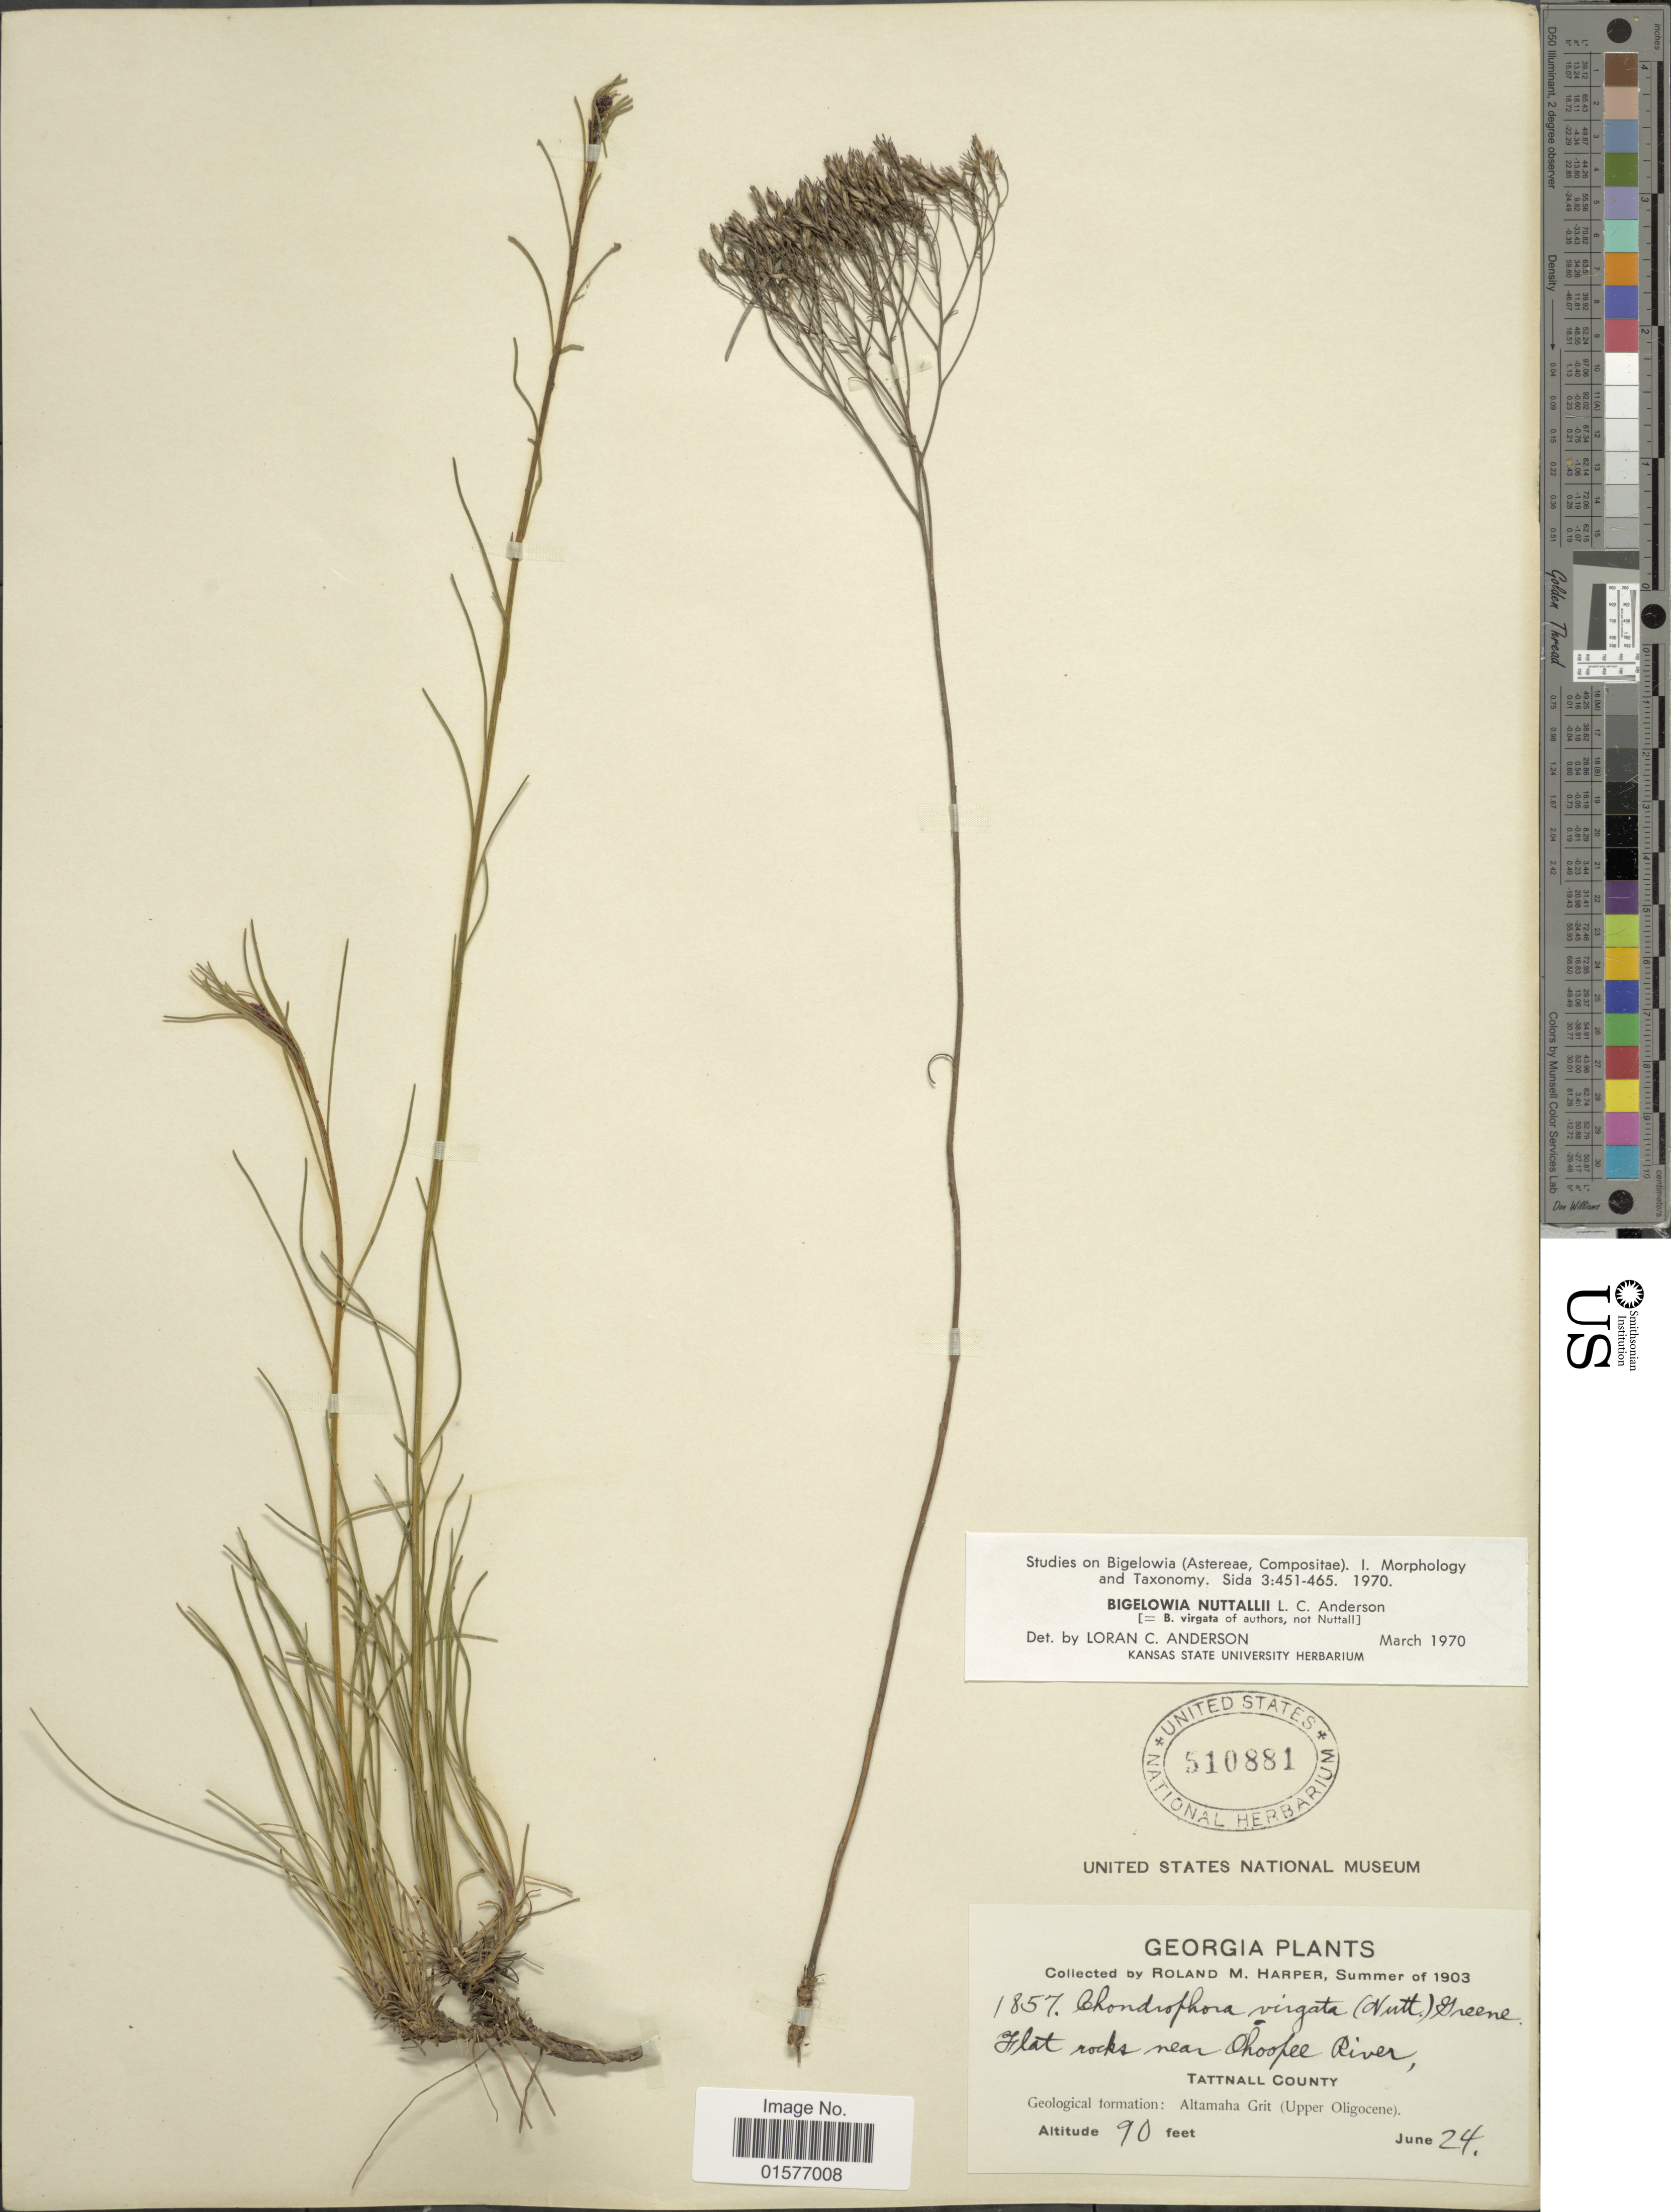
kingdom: Plantae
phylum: Tracheophyta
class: Magnoliopsida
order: Asterales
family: Asteraceae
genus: Bigelowia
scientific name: Bigelowia nuttallii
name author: L.C. Anderson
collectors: R. M. Harper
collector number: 1857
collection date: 1903-06-24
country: United States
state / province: Georgia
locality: Flat rocks near Ohoopee River, Tattnall County, Geological formation: Altamaha Grit (Upper Oligocene)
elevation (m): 27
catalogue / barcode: US 510881